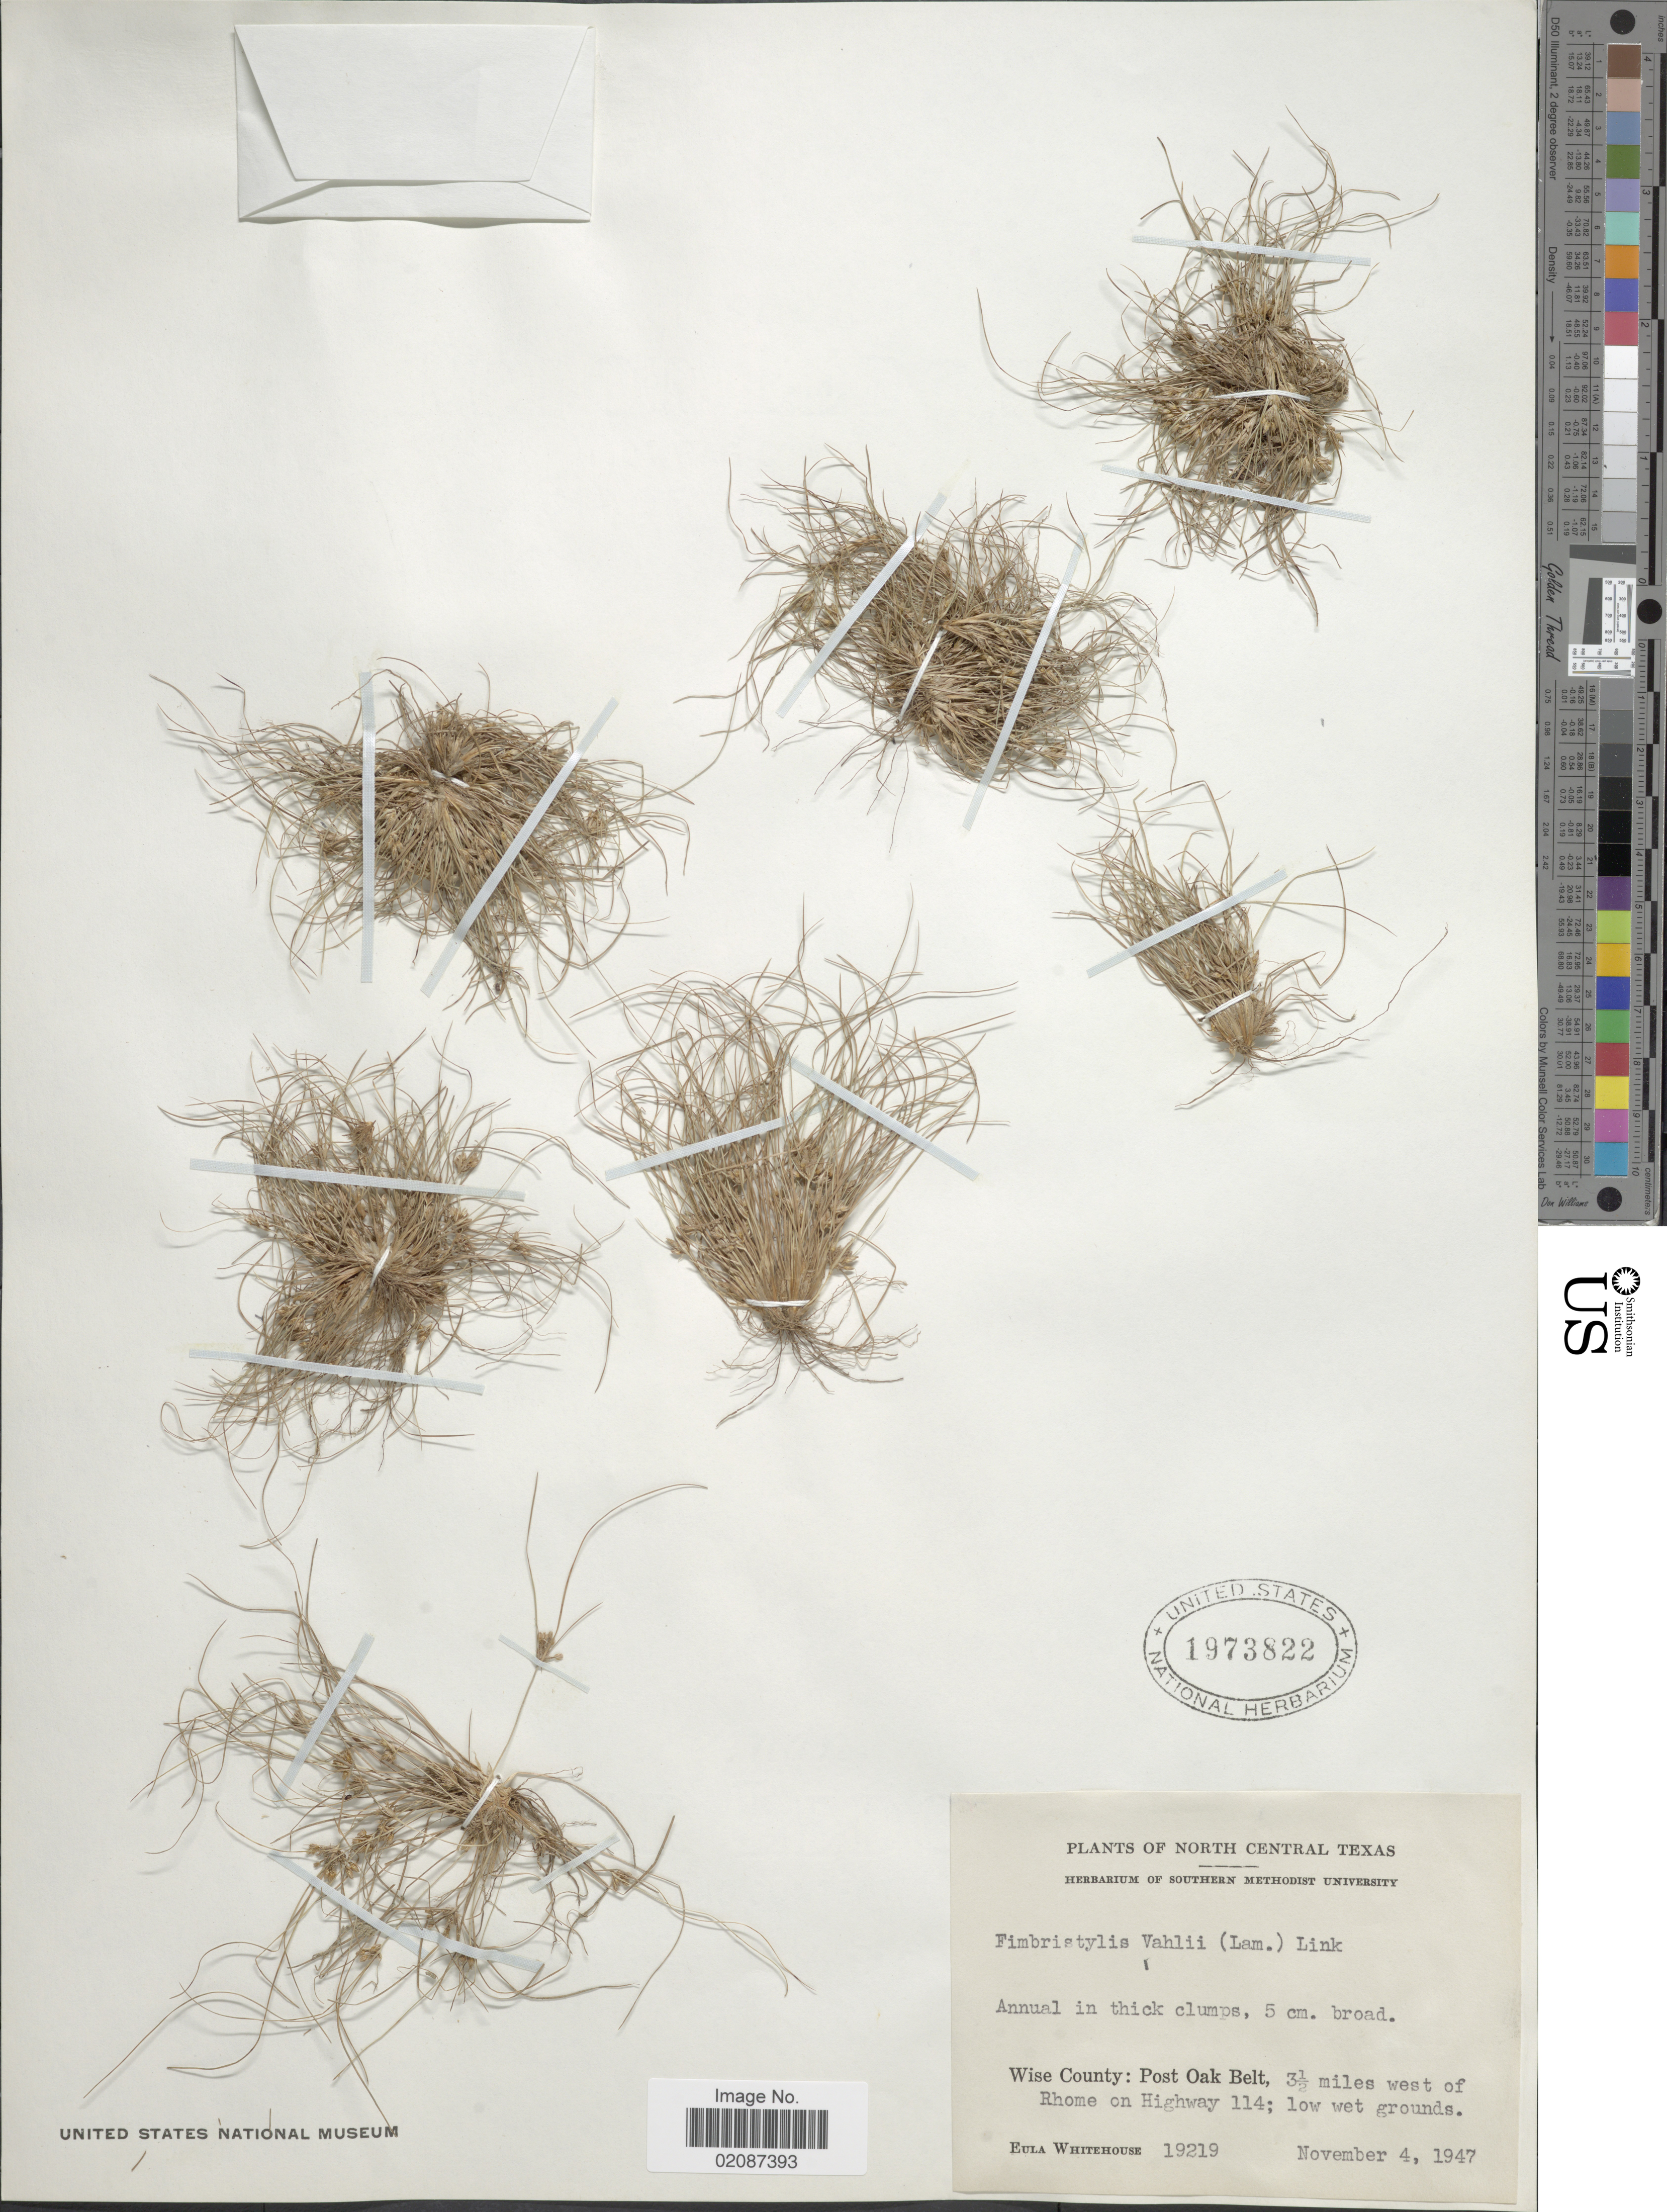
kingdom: Plantae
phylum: Tracheophyta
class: Liliopsida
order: Poales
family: Cyperaceae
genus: Fimbristylis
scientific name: Fimbristylis vahlii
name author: (Lam.) Link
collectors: E. Whitehouse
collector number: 19219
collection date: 1947-11-04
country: United States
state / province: Texas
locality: North Central Texas, Wise County, Poast Oak Belt, 3 1/2 miles west of Rhome on Highway 114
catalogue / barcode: US 1973822